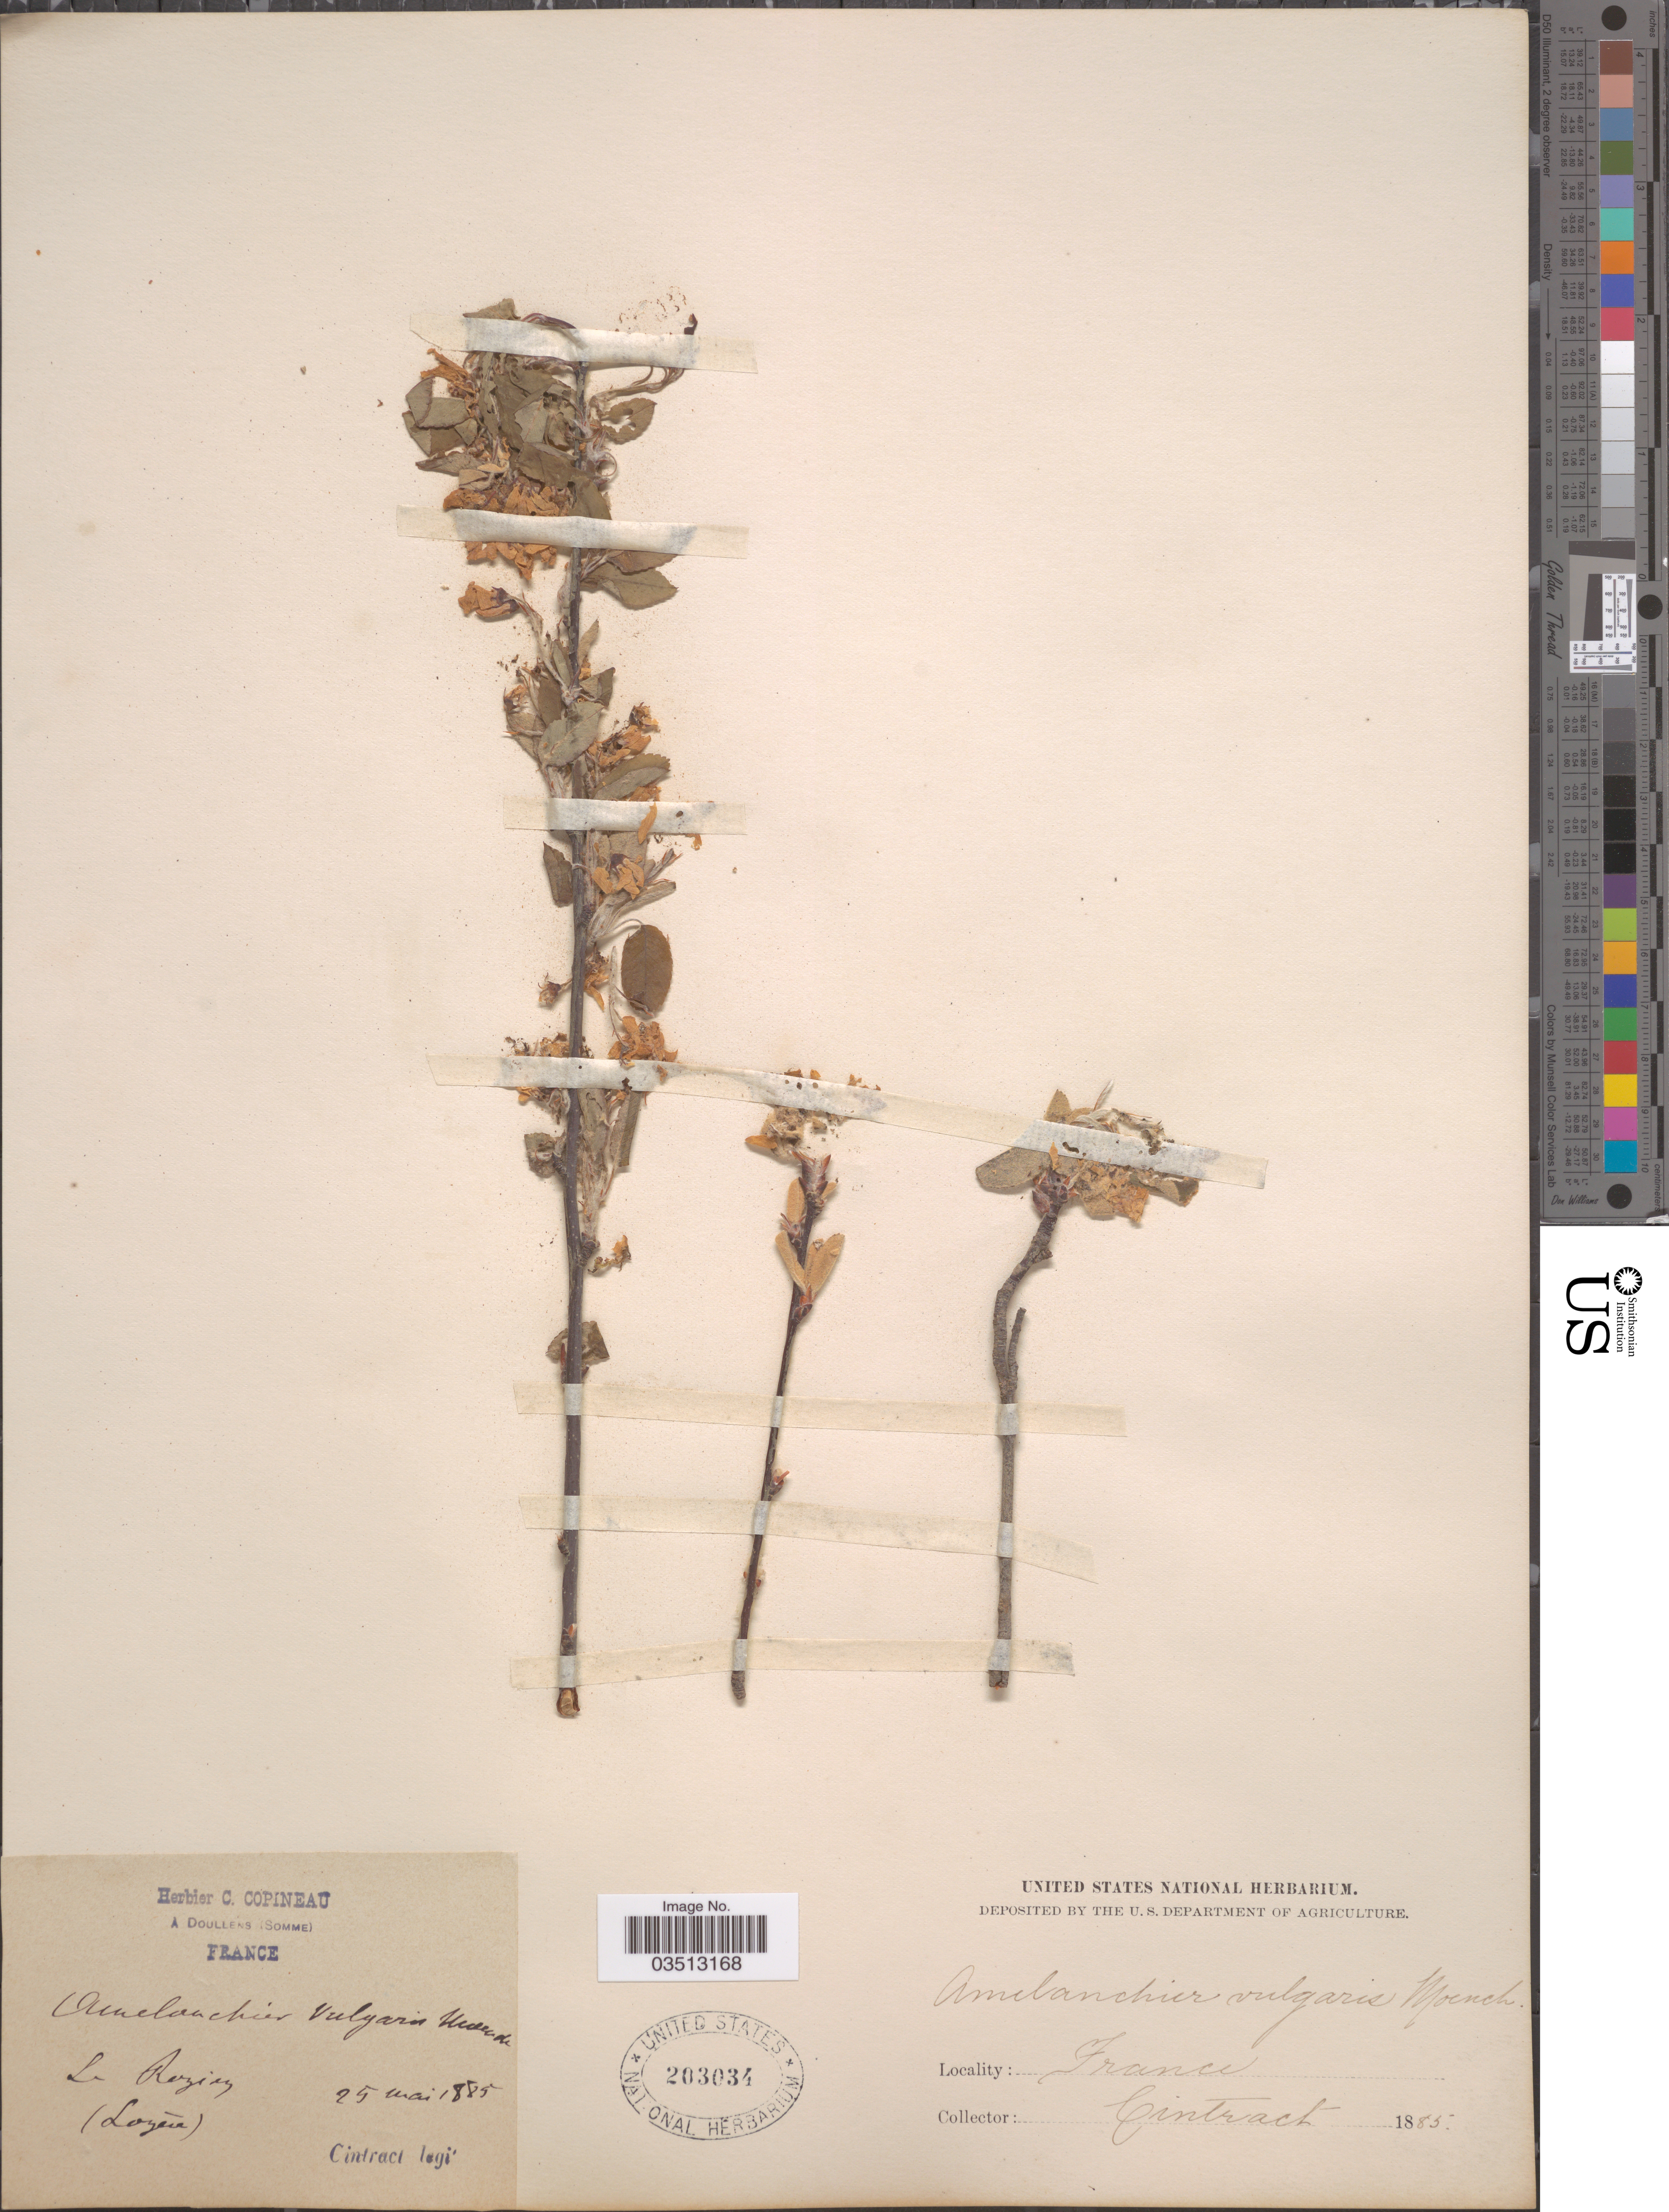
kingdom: Plantae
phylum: Tracheophyta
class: Magnoliopsida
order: Rosales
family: Rosaceae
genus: Amelanchier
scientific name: Amelanchier vulgaris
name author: Moench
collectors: Cintract, --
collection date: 1885-05-25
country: France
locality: Le Rozier (Lozère).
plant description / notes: Corrected "Le Rogierz (Loyere)" to "Le Rozier (Lozère)."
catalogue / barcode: US 203034